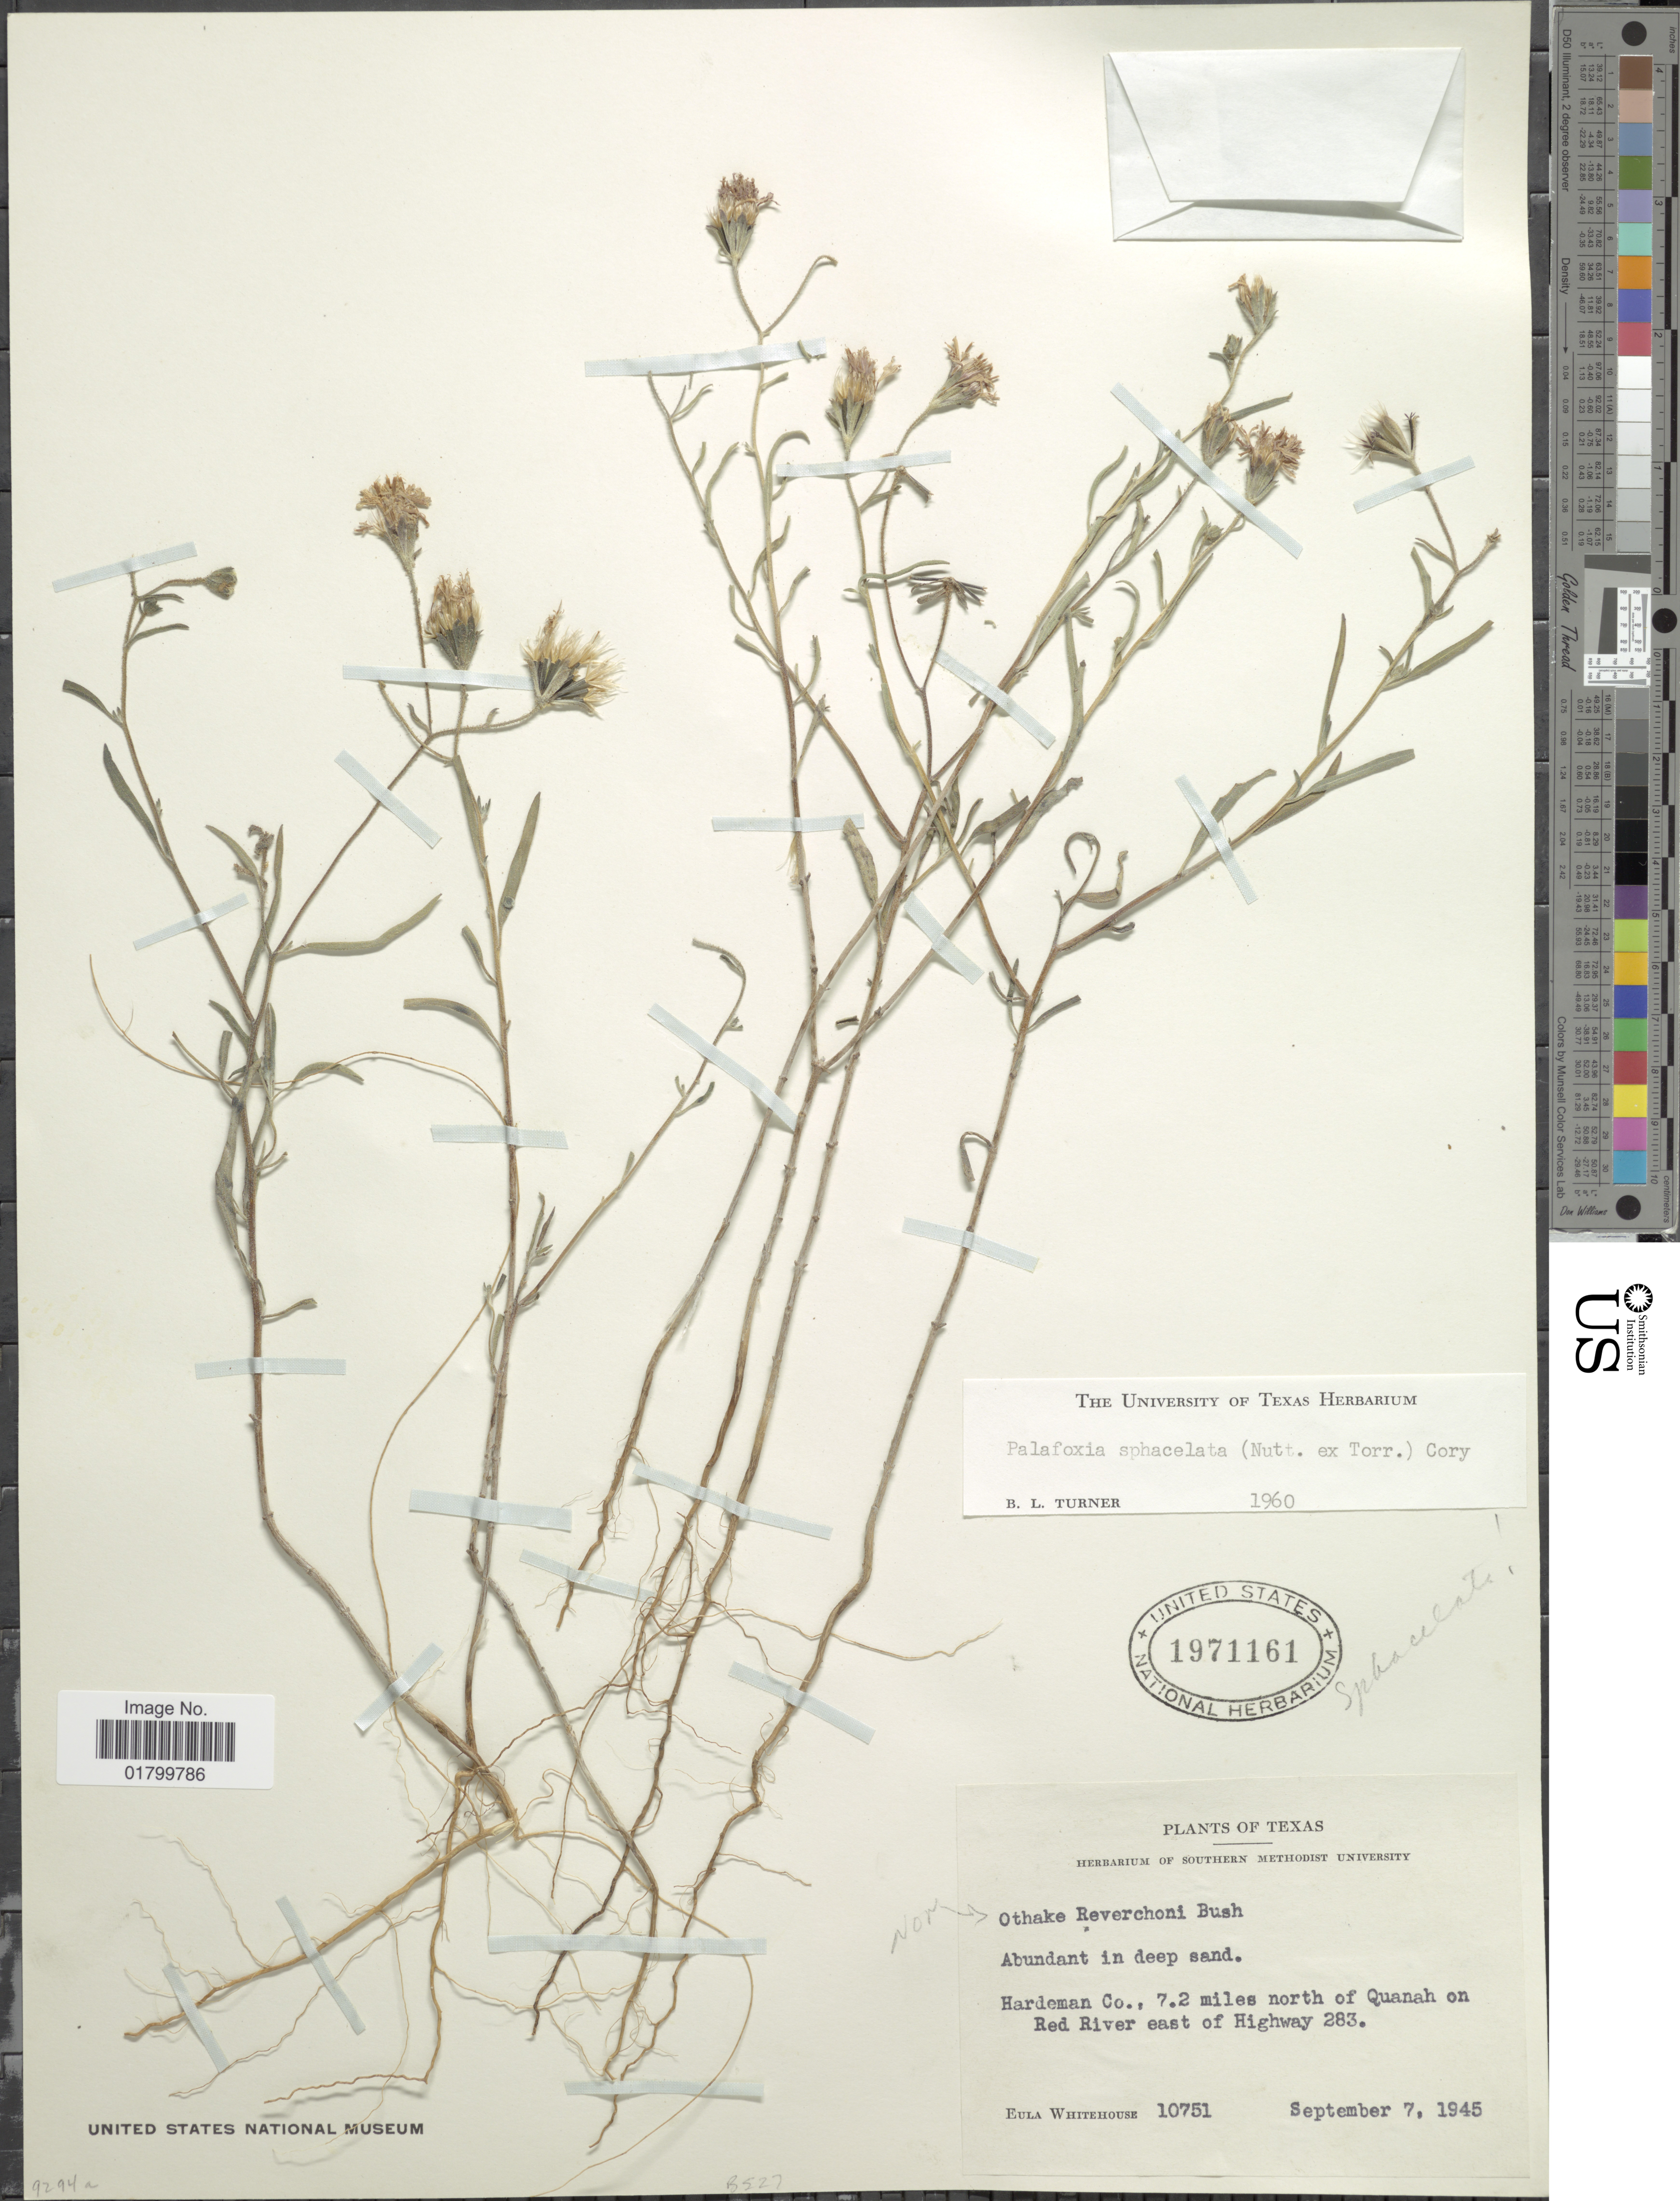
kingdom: Plantae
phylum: Tracheophyta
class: Magnoliopsida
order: Asterales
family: Asteraceae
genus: Palafoxia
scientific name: Palafoxia sphacelata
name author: (Nutt. ex Torr.) Cory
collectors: E. Whitehouse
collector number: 10751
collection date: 1945-09-07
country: United States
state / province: Texas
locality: Hardeman Co., 7.2 miles north of Quanah on Red River east of Highway 283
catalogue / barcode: US 1971161